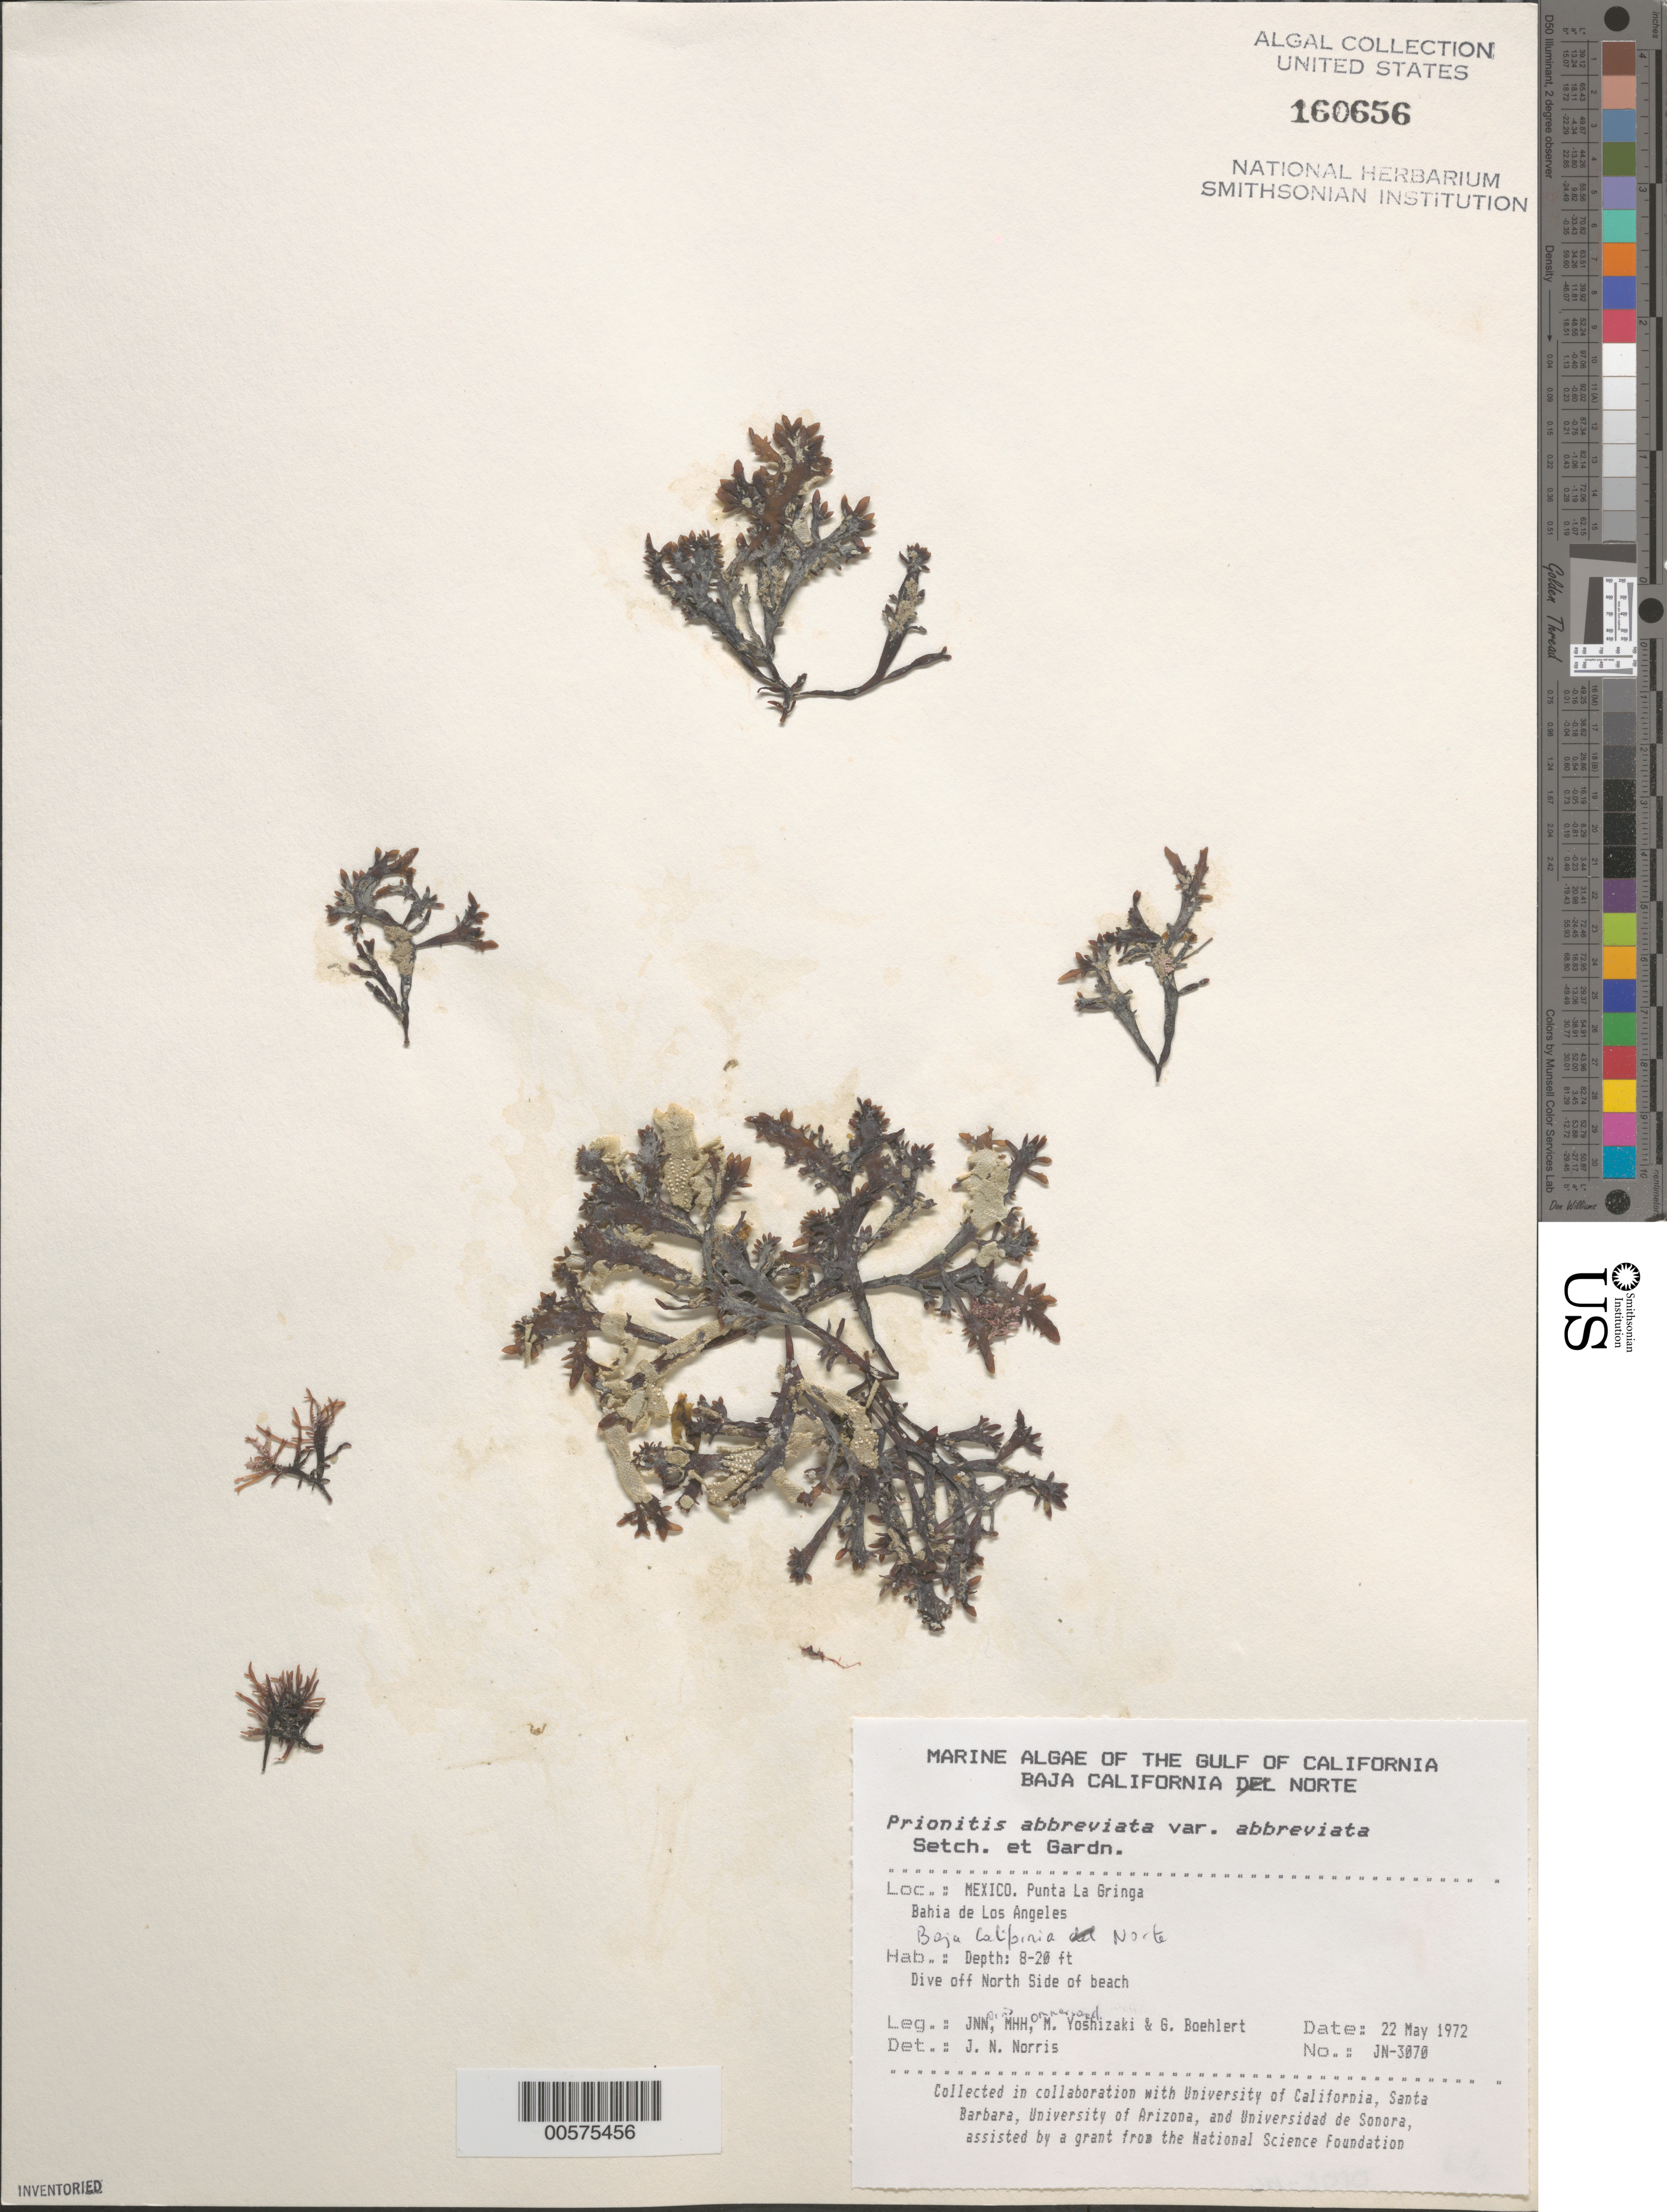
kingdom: Plantae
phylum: Rhodophyta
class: Florideophyceae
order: Cryptonemiales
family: Cryptonemiaceae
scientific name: Prionitis abbreviata var. abbreviata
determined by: Norris, James N.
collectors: J. N. Norris, M. H. Hommersand, M. Yoshizaki & G. Boehlert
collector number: JN-3070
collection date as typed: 22 May 1972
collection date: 1972-05-22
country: Mexico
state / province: Baja California Norte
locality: Punta La Gringa, Bahia de los Angeles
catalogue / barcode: US 160656